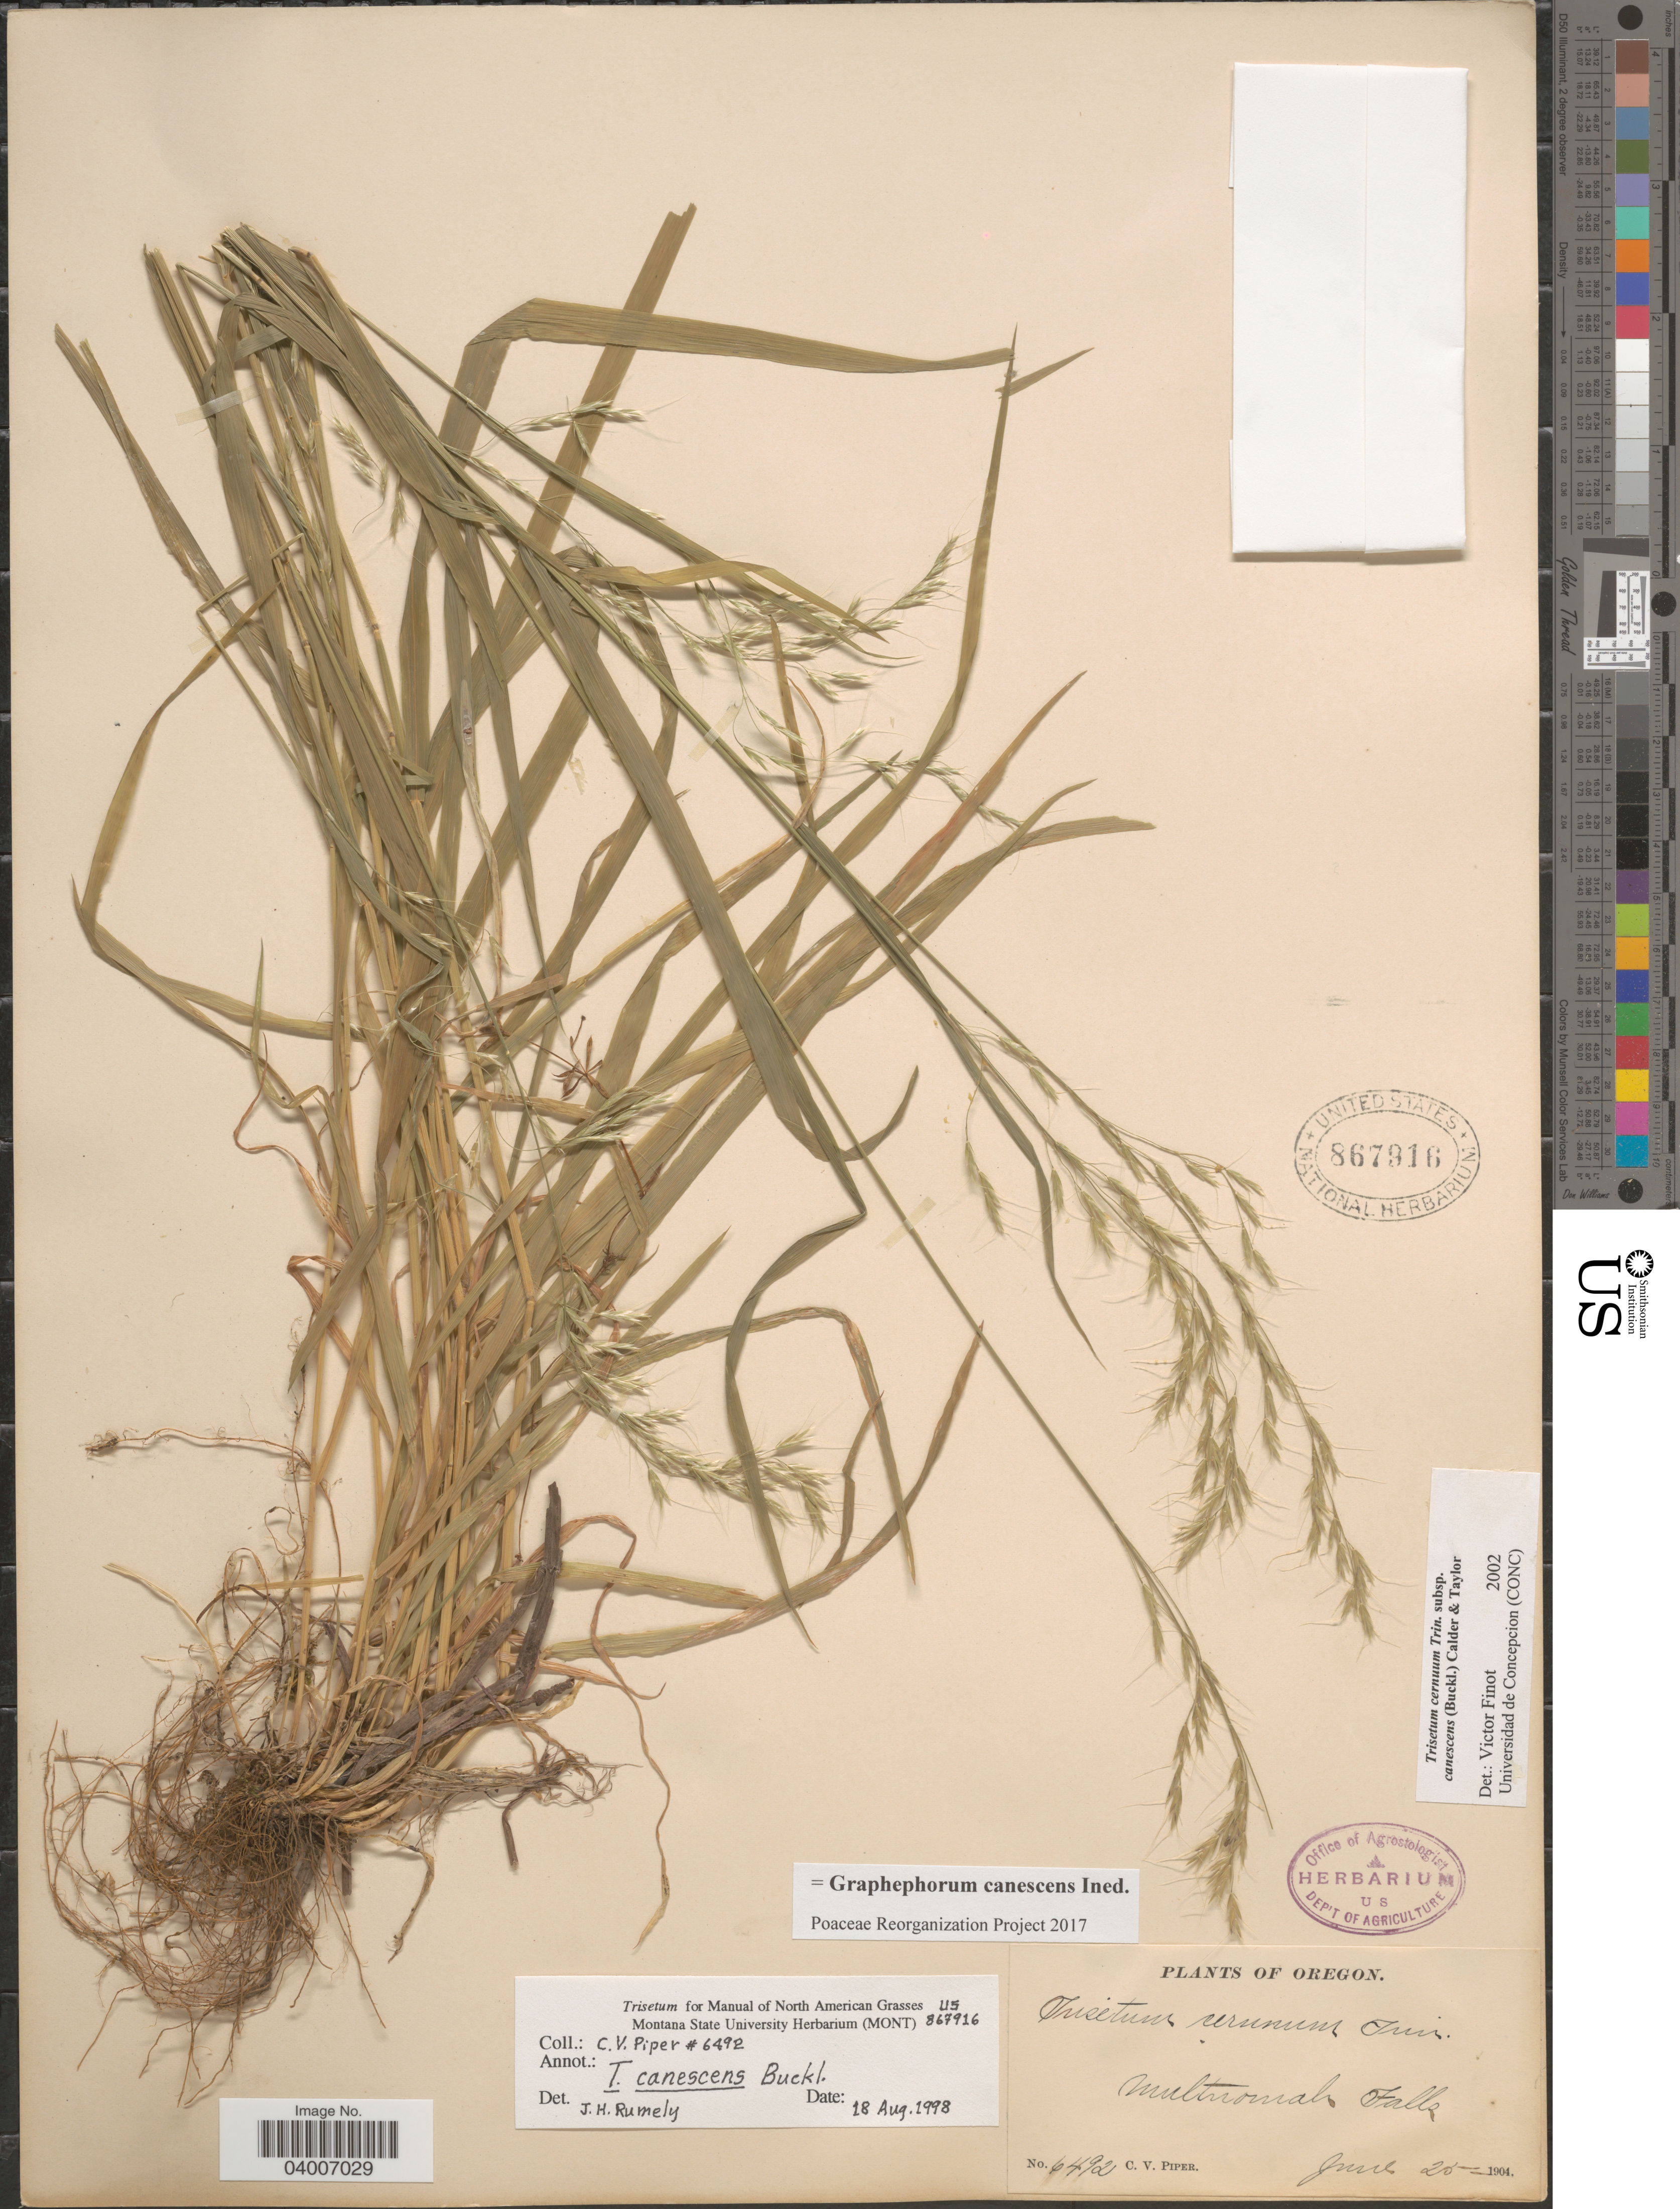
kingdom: Plantae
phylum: Tracheophyta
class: Liliopsida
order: Poales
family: Poaceae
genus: Graphephorum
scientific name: Graphephorum canescens ined.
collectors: C. V. Piper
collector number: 6492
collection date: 1904-06-25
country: United States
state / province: Oregon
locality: Multnomah Falls.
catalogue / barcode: US 867916